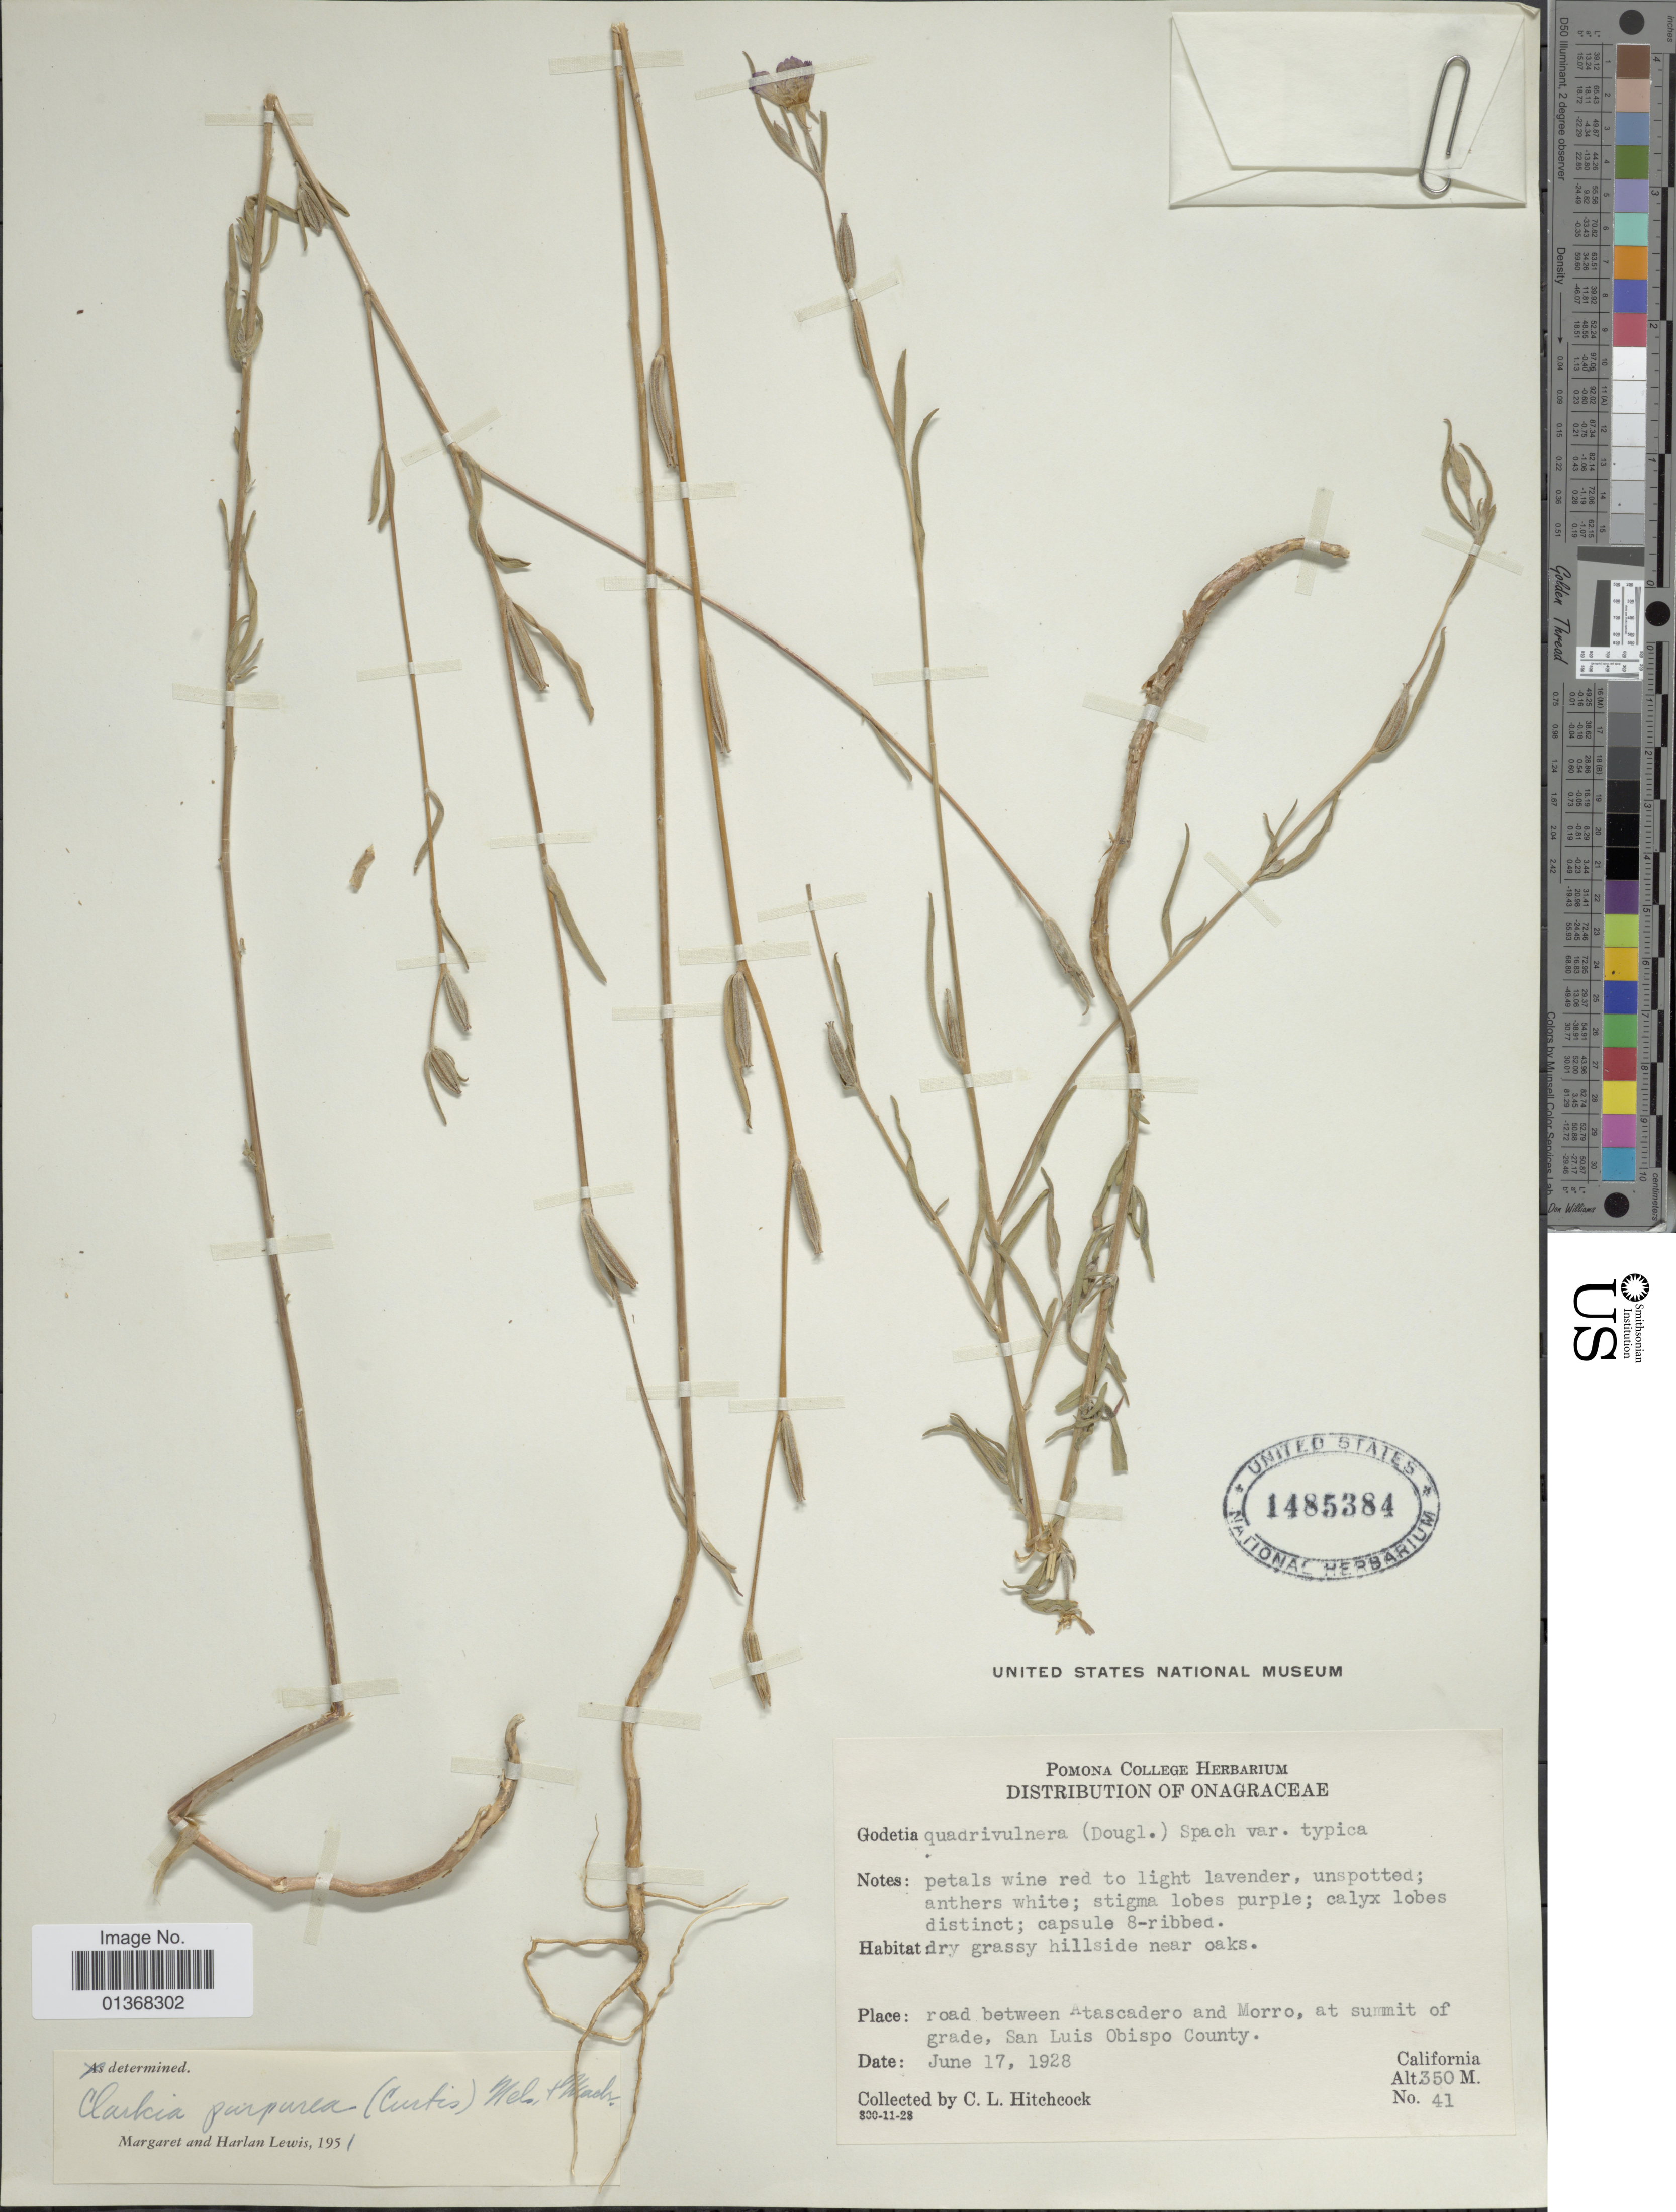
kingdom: Plantae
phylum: Tracheophyta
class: Magnoliopsida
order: Myrtales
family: Onagraceae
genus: Clarkia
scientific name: Clarkia purpurea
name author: (Curtis) A. Nelson & J.F. Macbr.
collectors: C. L. Hitchcock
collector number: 41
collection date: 1928-06-17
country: United States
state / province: California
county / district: San Luis Obispo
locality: Road between Atascadero and Morro, at summit of grade, San Luis Obispo County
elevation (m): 350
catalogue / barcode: US 1485384